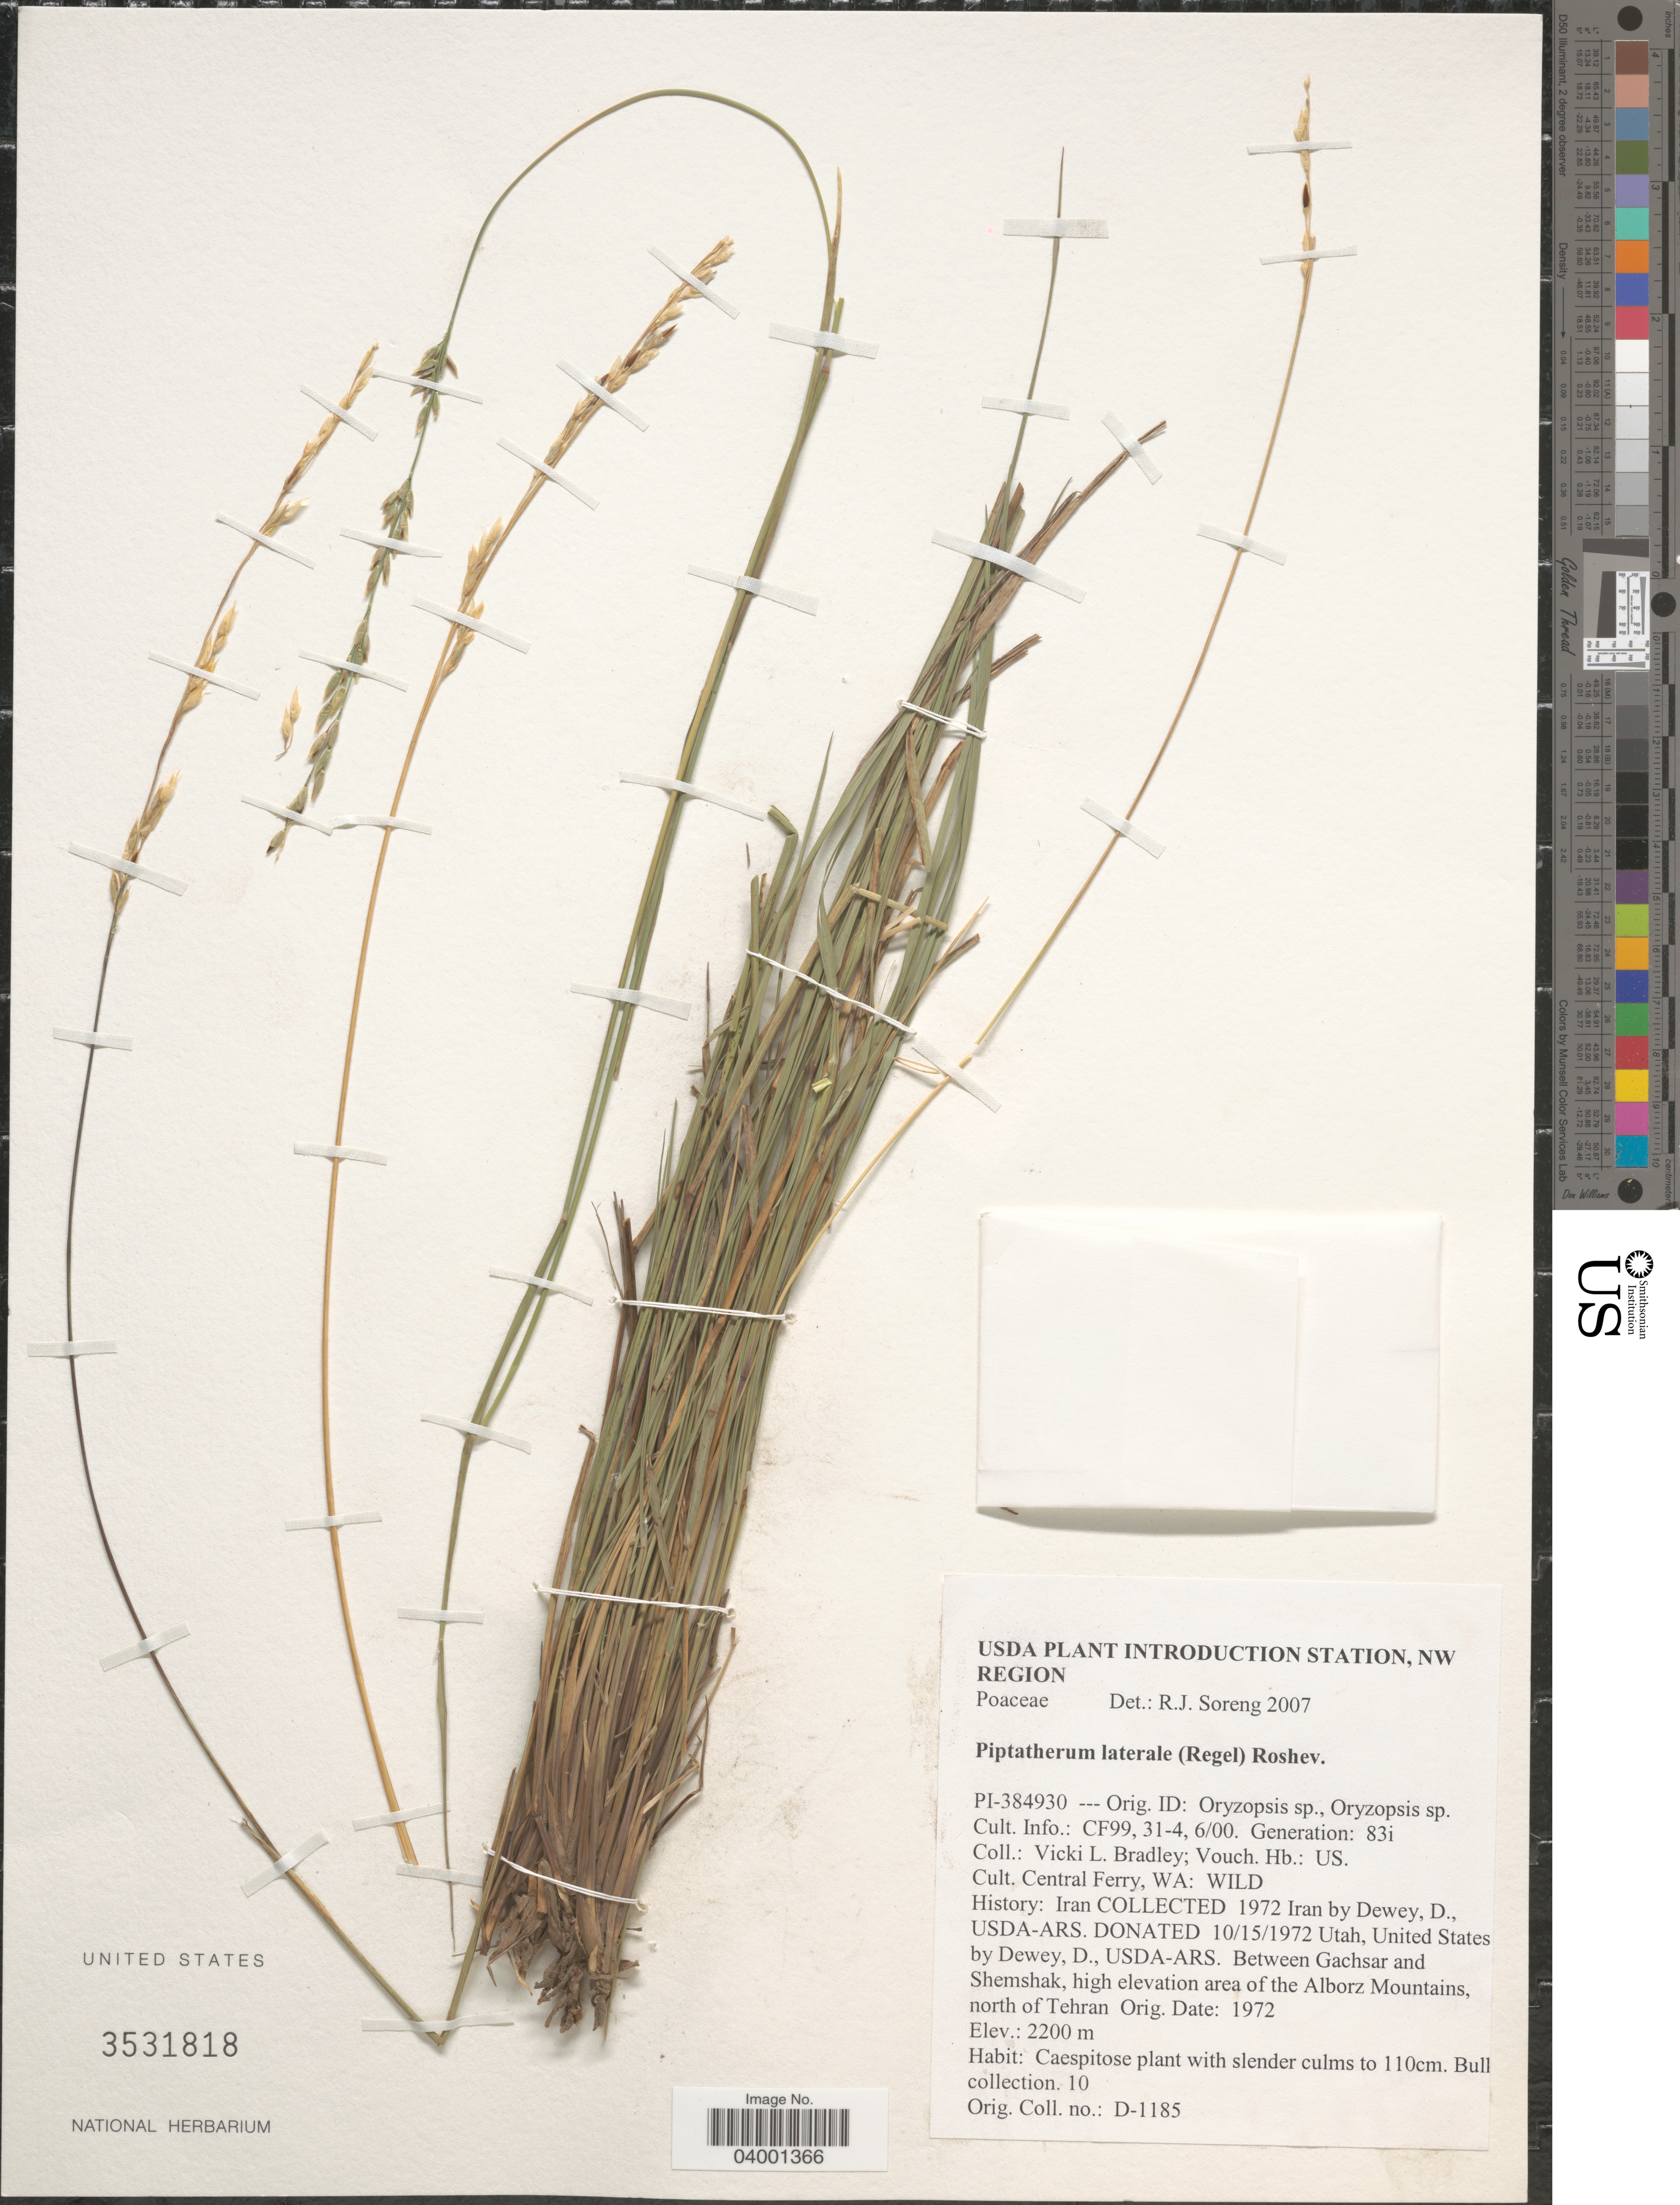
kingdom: Plantae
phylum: Tracheophyta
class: Liliopsida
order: Poales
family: Poaceae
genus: Piptatherum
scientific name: Piptatherum laterale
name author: (Munro ex Regel) Munro ex Nevski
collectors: V. Bradley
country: United States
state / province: Washington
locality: Cult. Central Ferry, WA.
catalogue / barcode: US 3531818